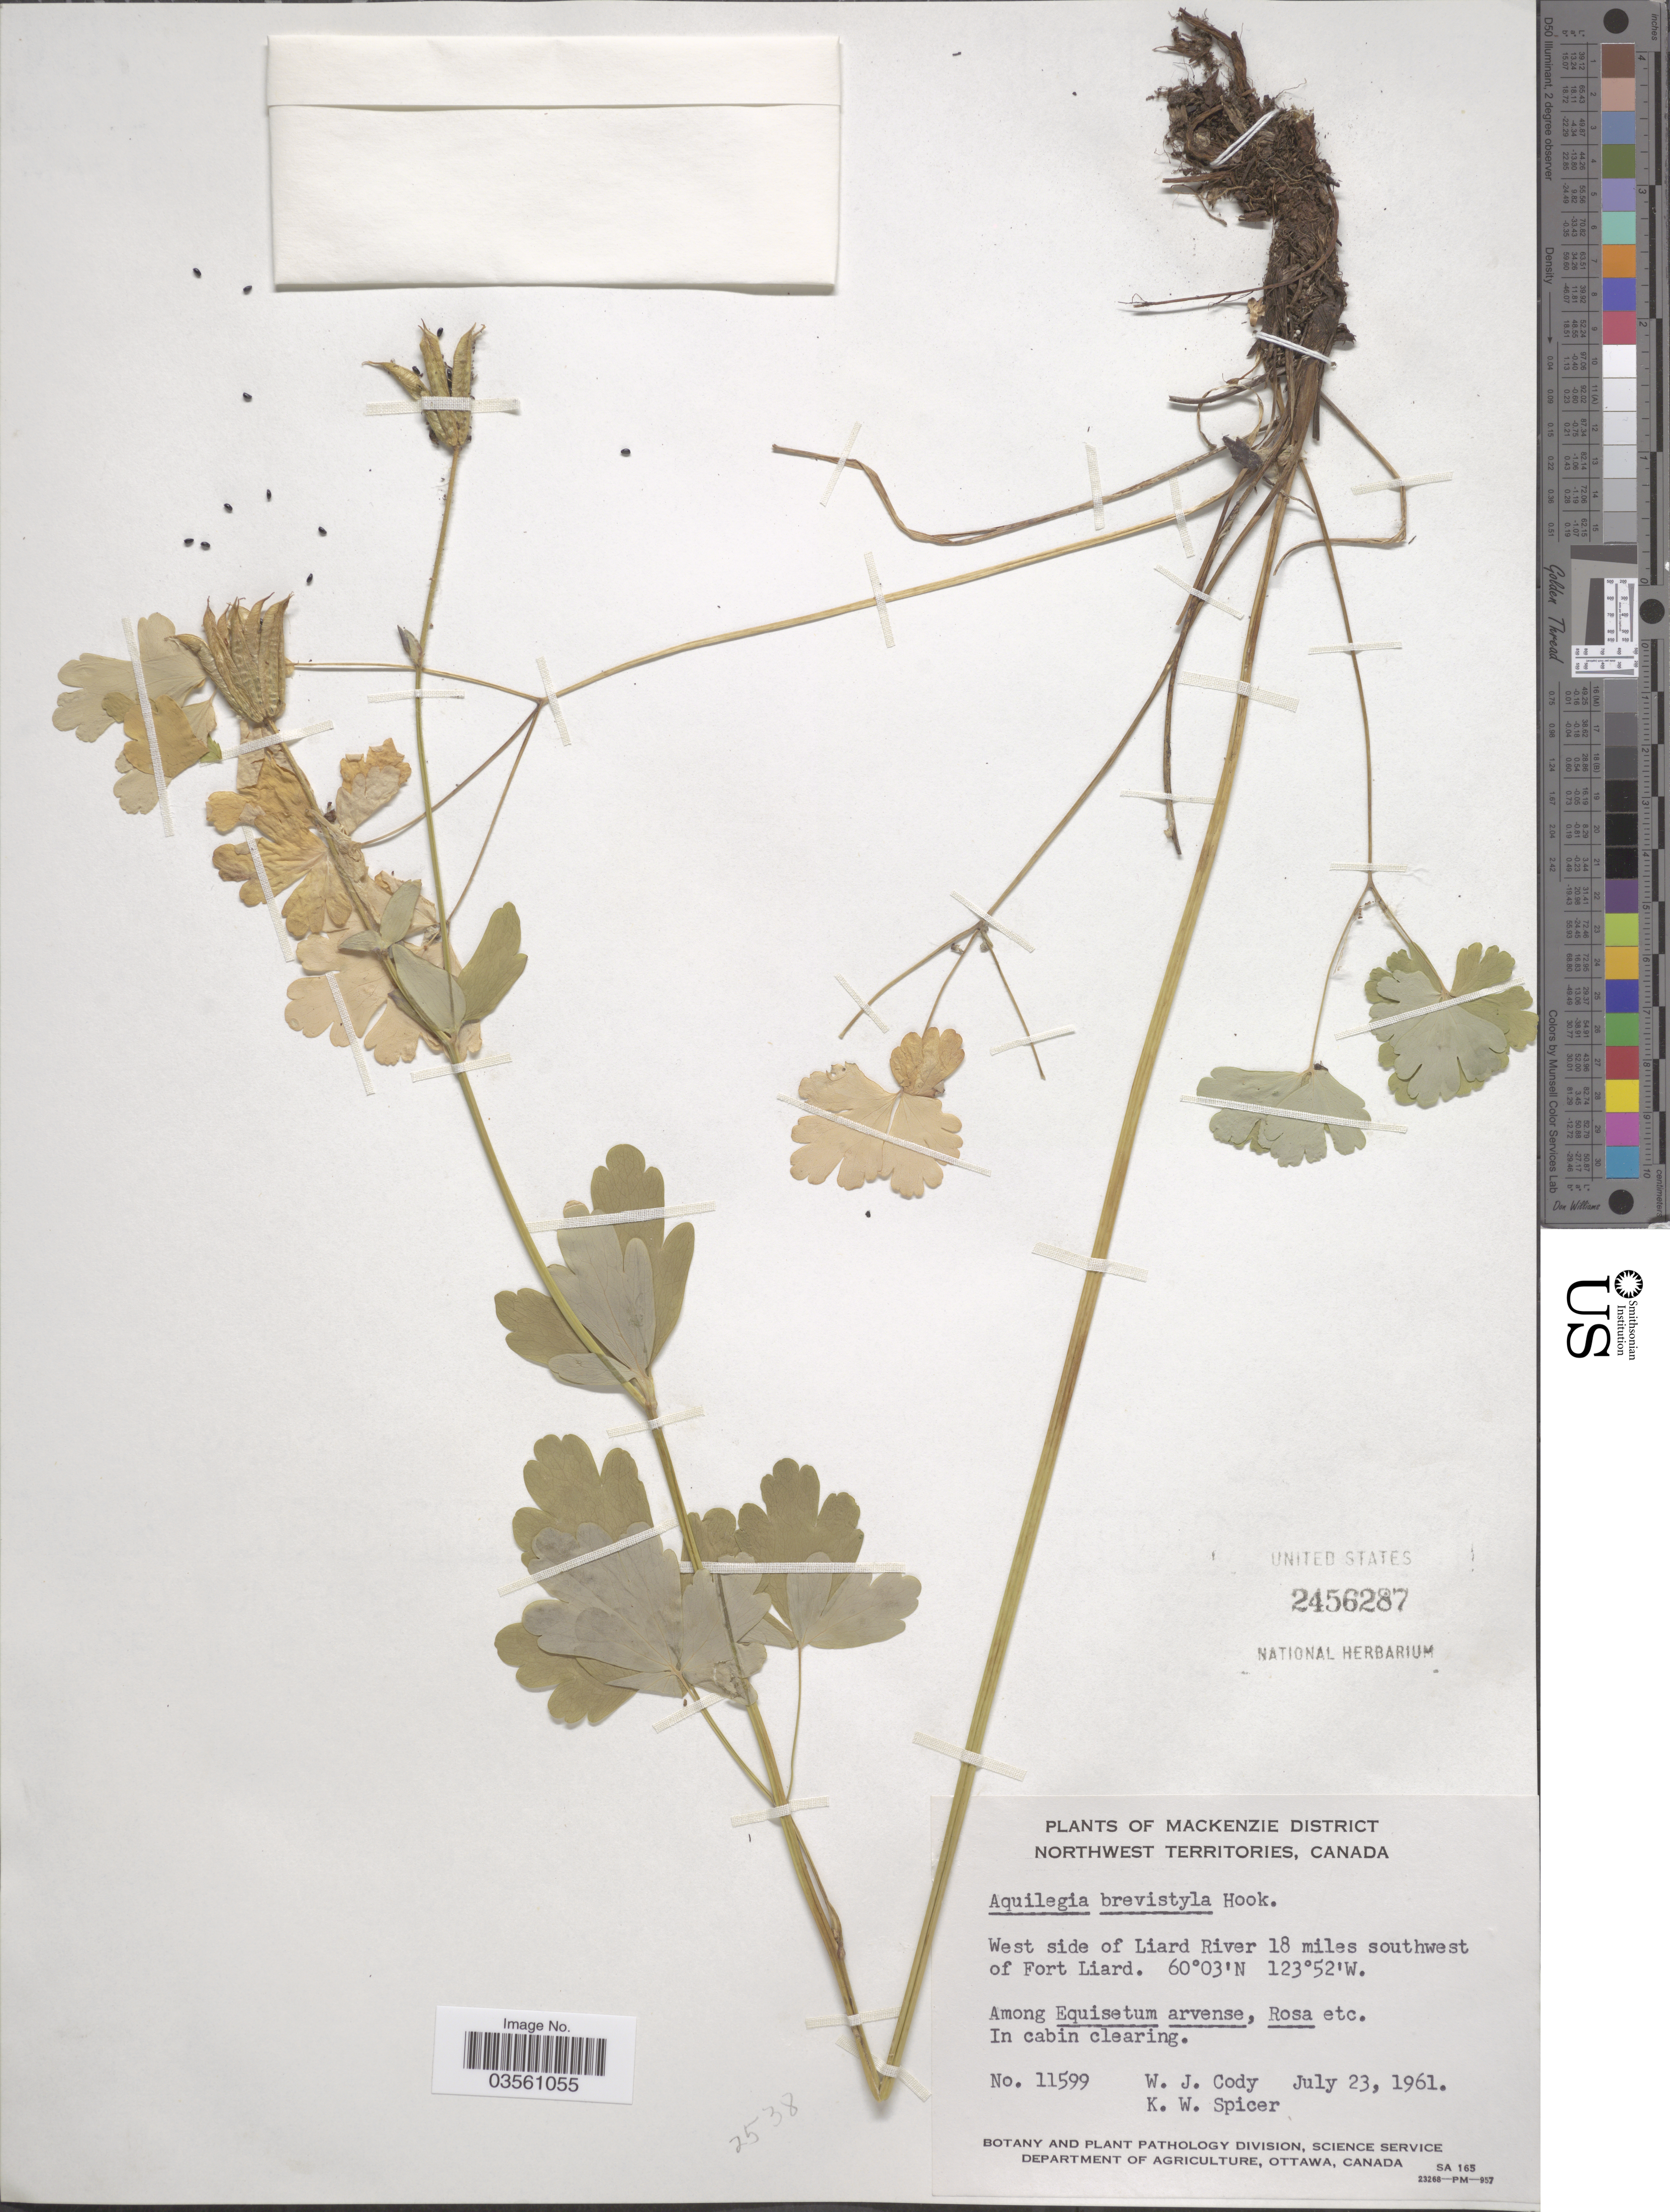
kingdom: Plantae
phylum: Tracheophyta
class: Magnoliopsida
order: Ranunculales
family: Ranunculaceae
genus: Aquilegia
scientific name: Aquilegia brevistyla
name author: Hook.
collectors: W. Cody & K. Spicer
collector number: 11599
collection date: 1961-07-23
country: Canada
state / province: Northwest Territories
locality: Mackenzie District. West side of Liard River 18 miles southwest of Fort Liard.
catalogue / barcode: US 2456287